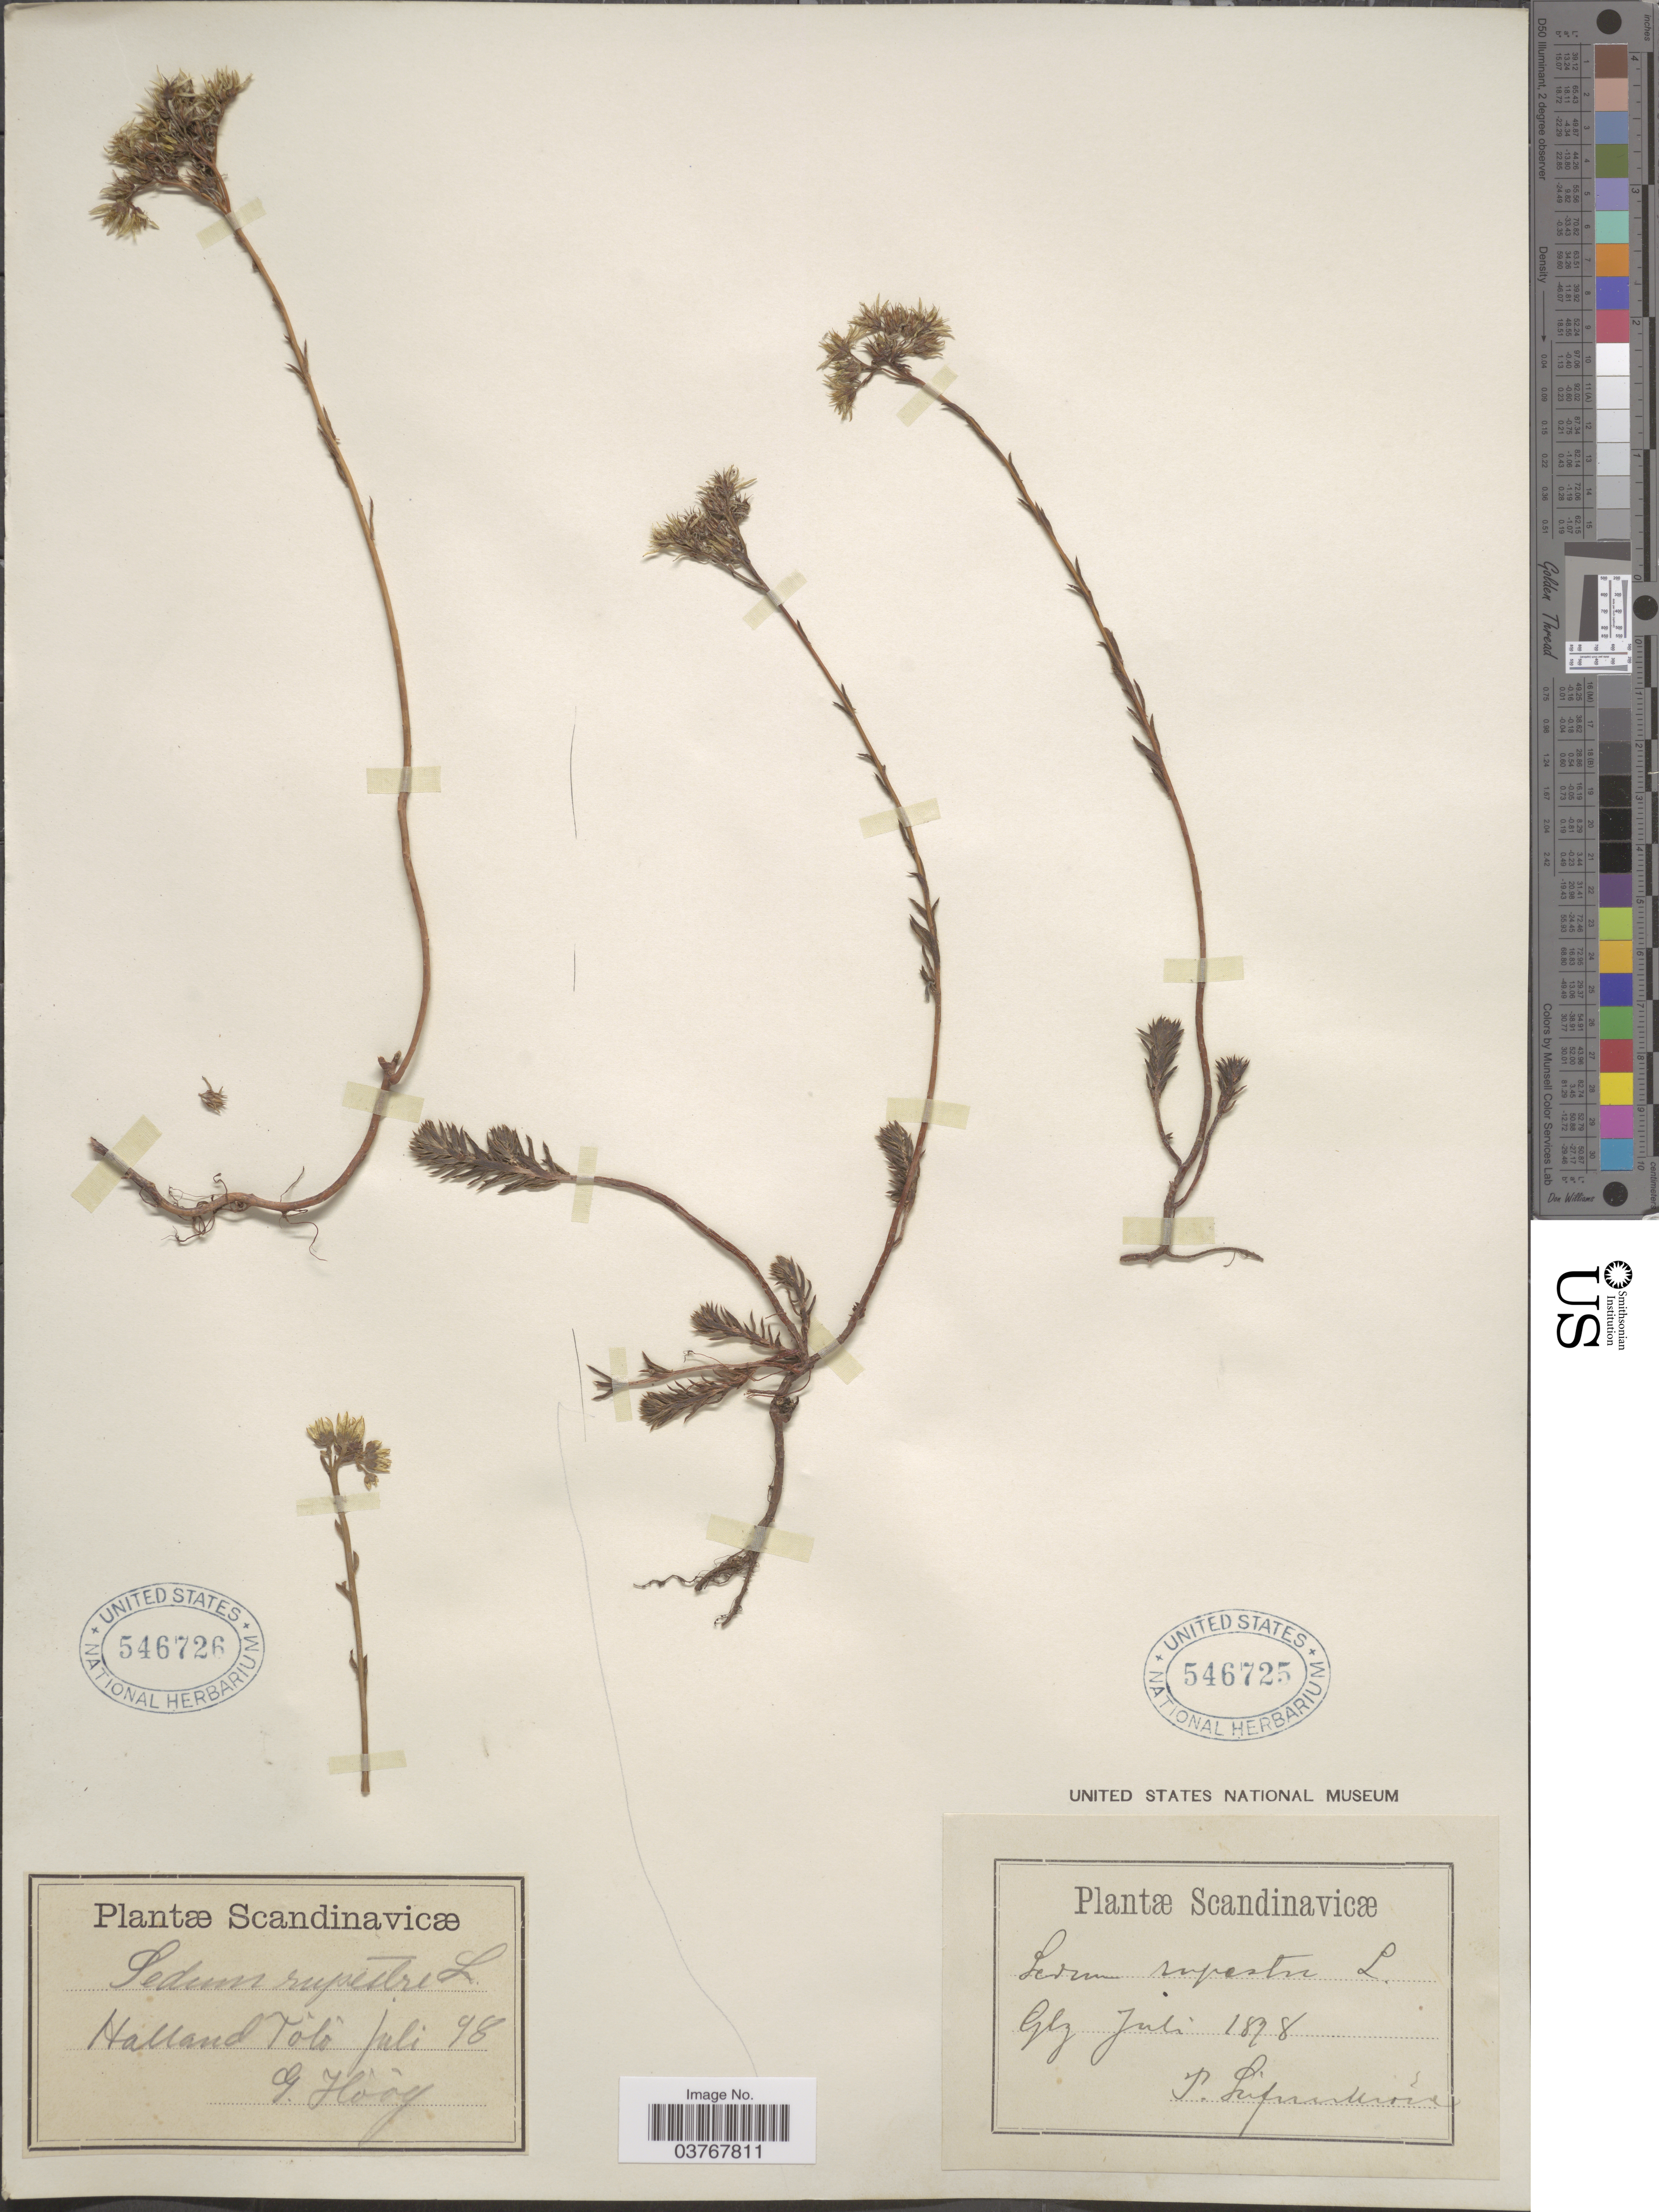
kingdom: Plantae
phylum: Tracheophyta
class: Magnoliopsida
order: Saxifragales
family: Crassulaceae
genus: Petrosedum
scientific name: Petrosedum rupestre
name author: (L.) P.V. Heath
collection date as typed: Transcribed d/m/y: /7/98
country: Sweden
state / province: Halland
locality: Scandinavicæ. Halland Tolo.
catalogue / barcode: US 546726